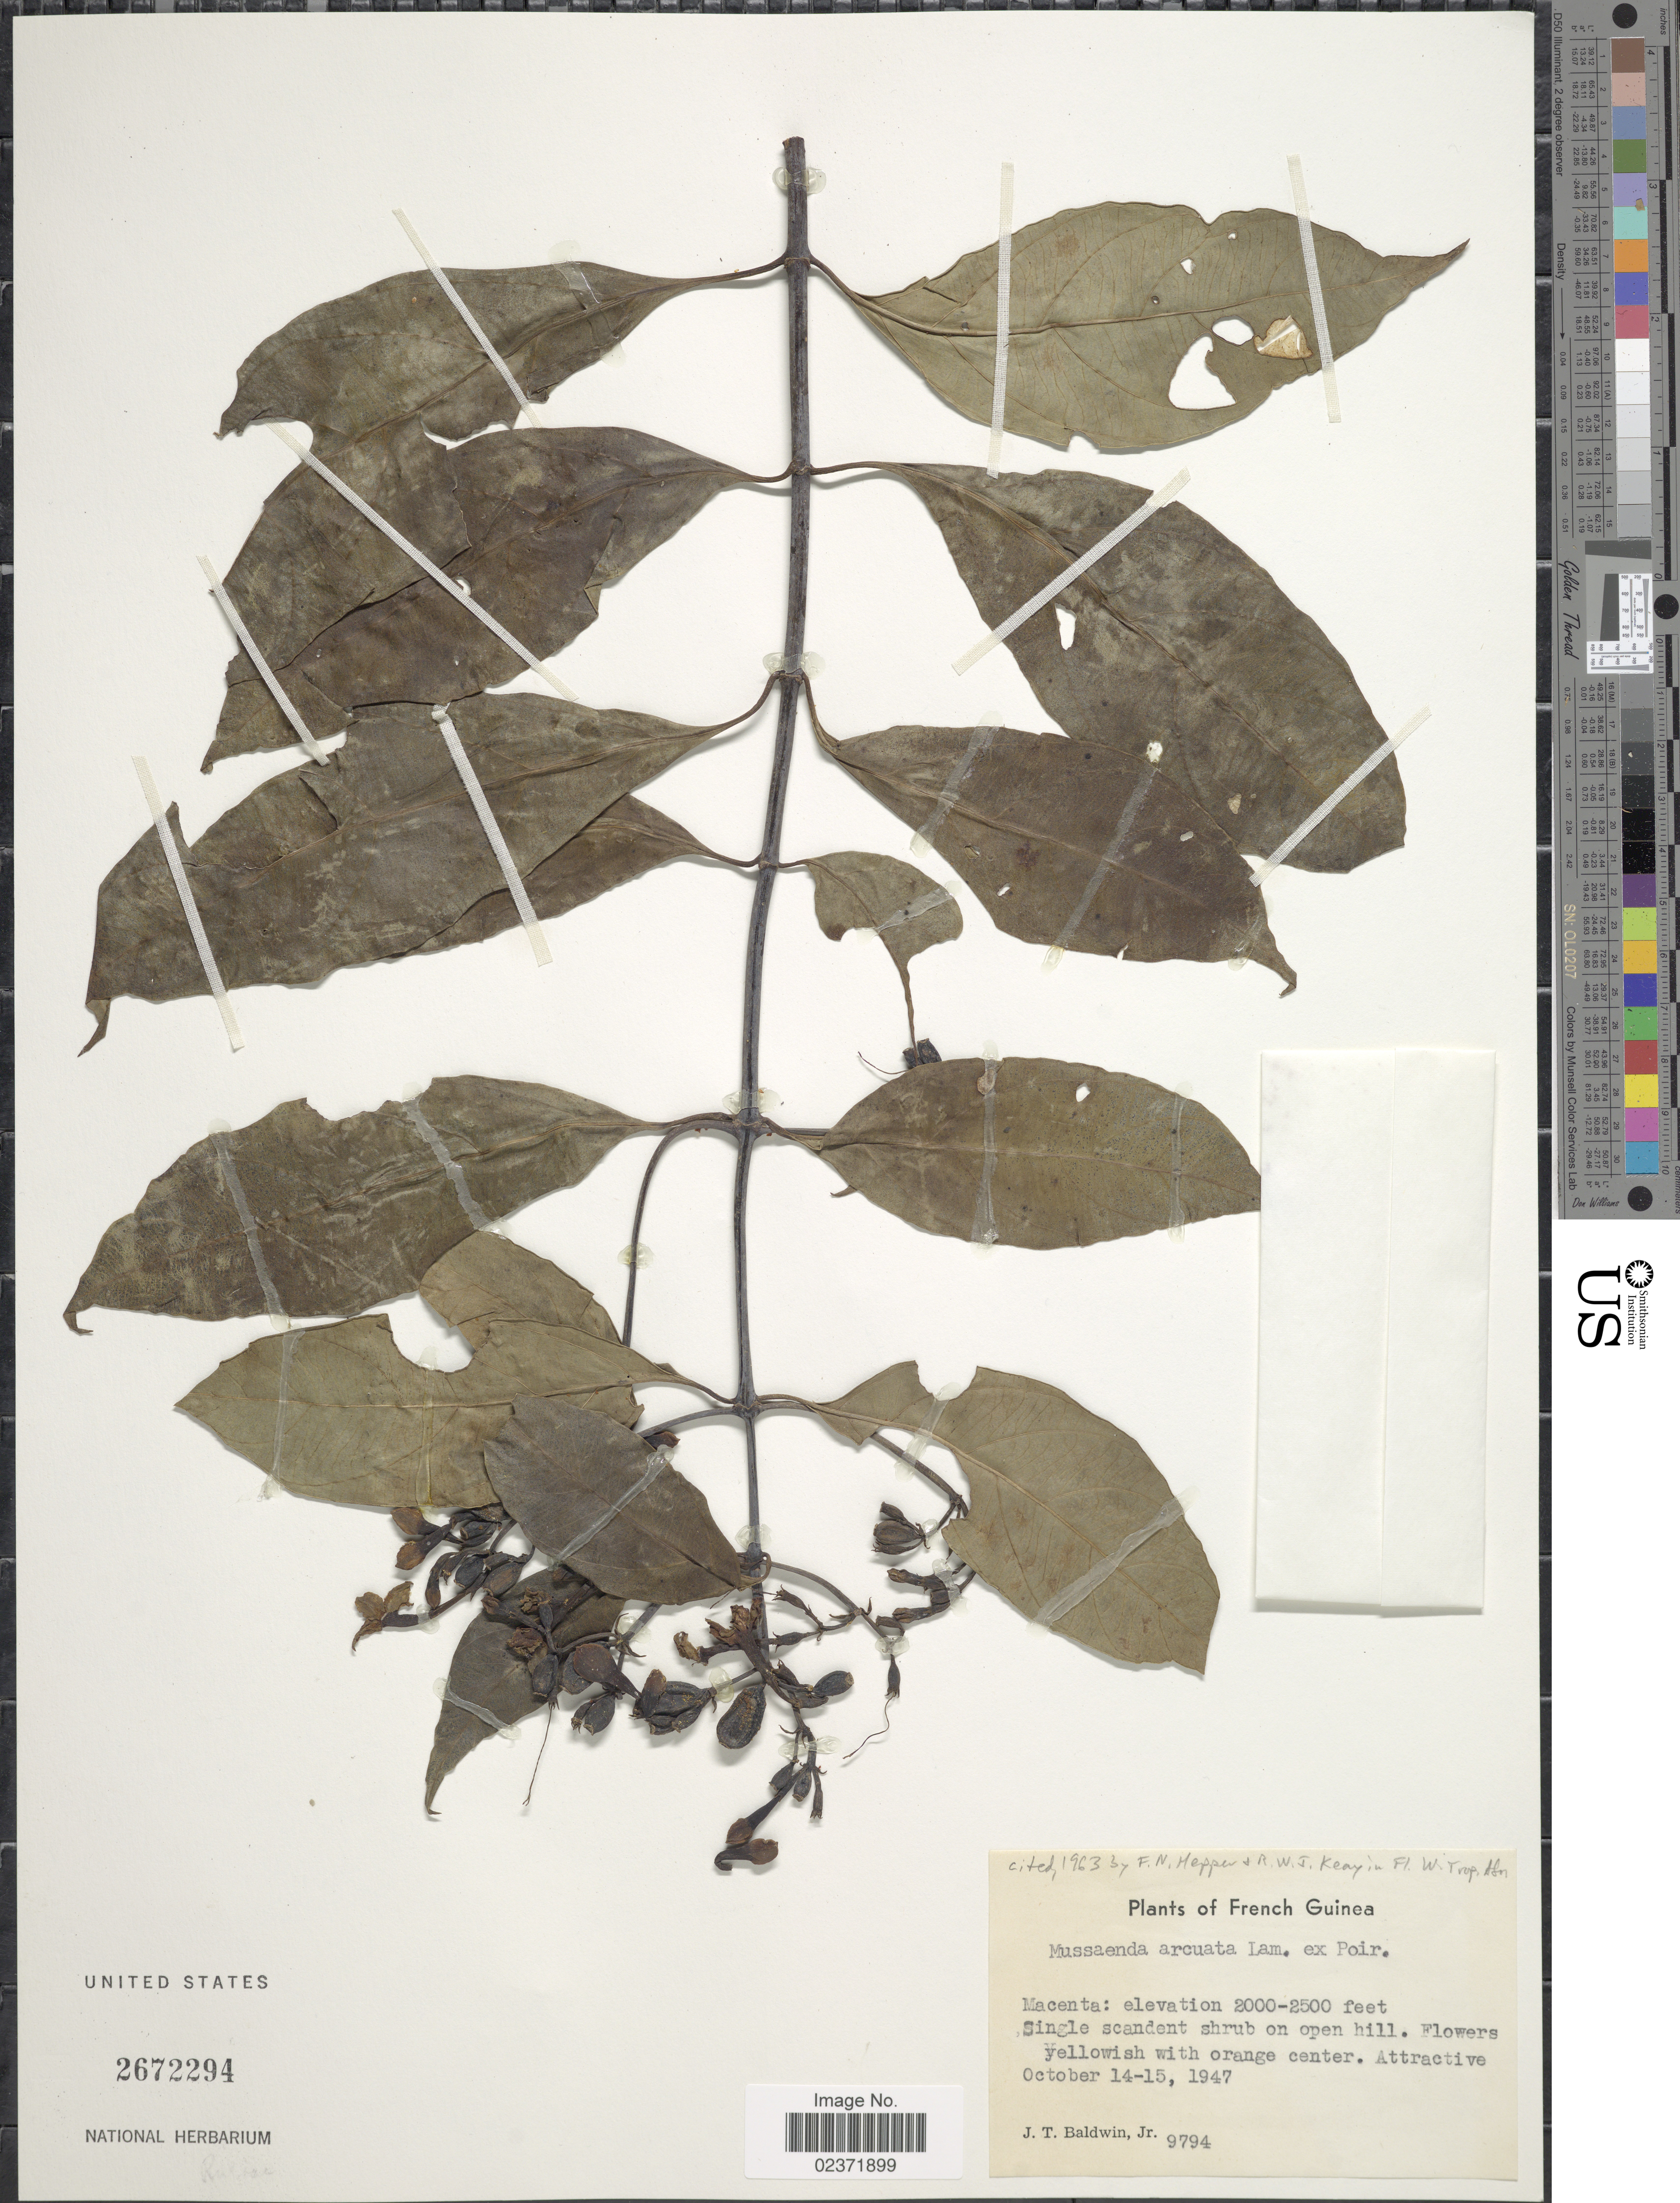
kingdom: Plantae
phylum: Tracheophyta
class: Magnoliopsida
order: Gentianales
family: Rubiaceae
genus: Mussaenda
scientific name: Mussaenda arcuata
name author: Poir.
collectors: J. T. Baldwin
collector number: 9794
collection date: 1947-10-14/1947-10-15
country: French Guiana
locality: Macenta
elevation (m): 610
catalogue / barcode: US 2672294